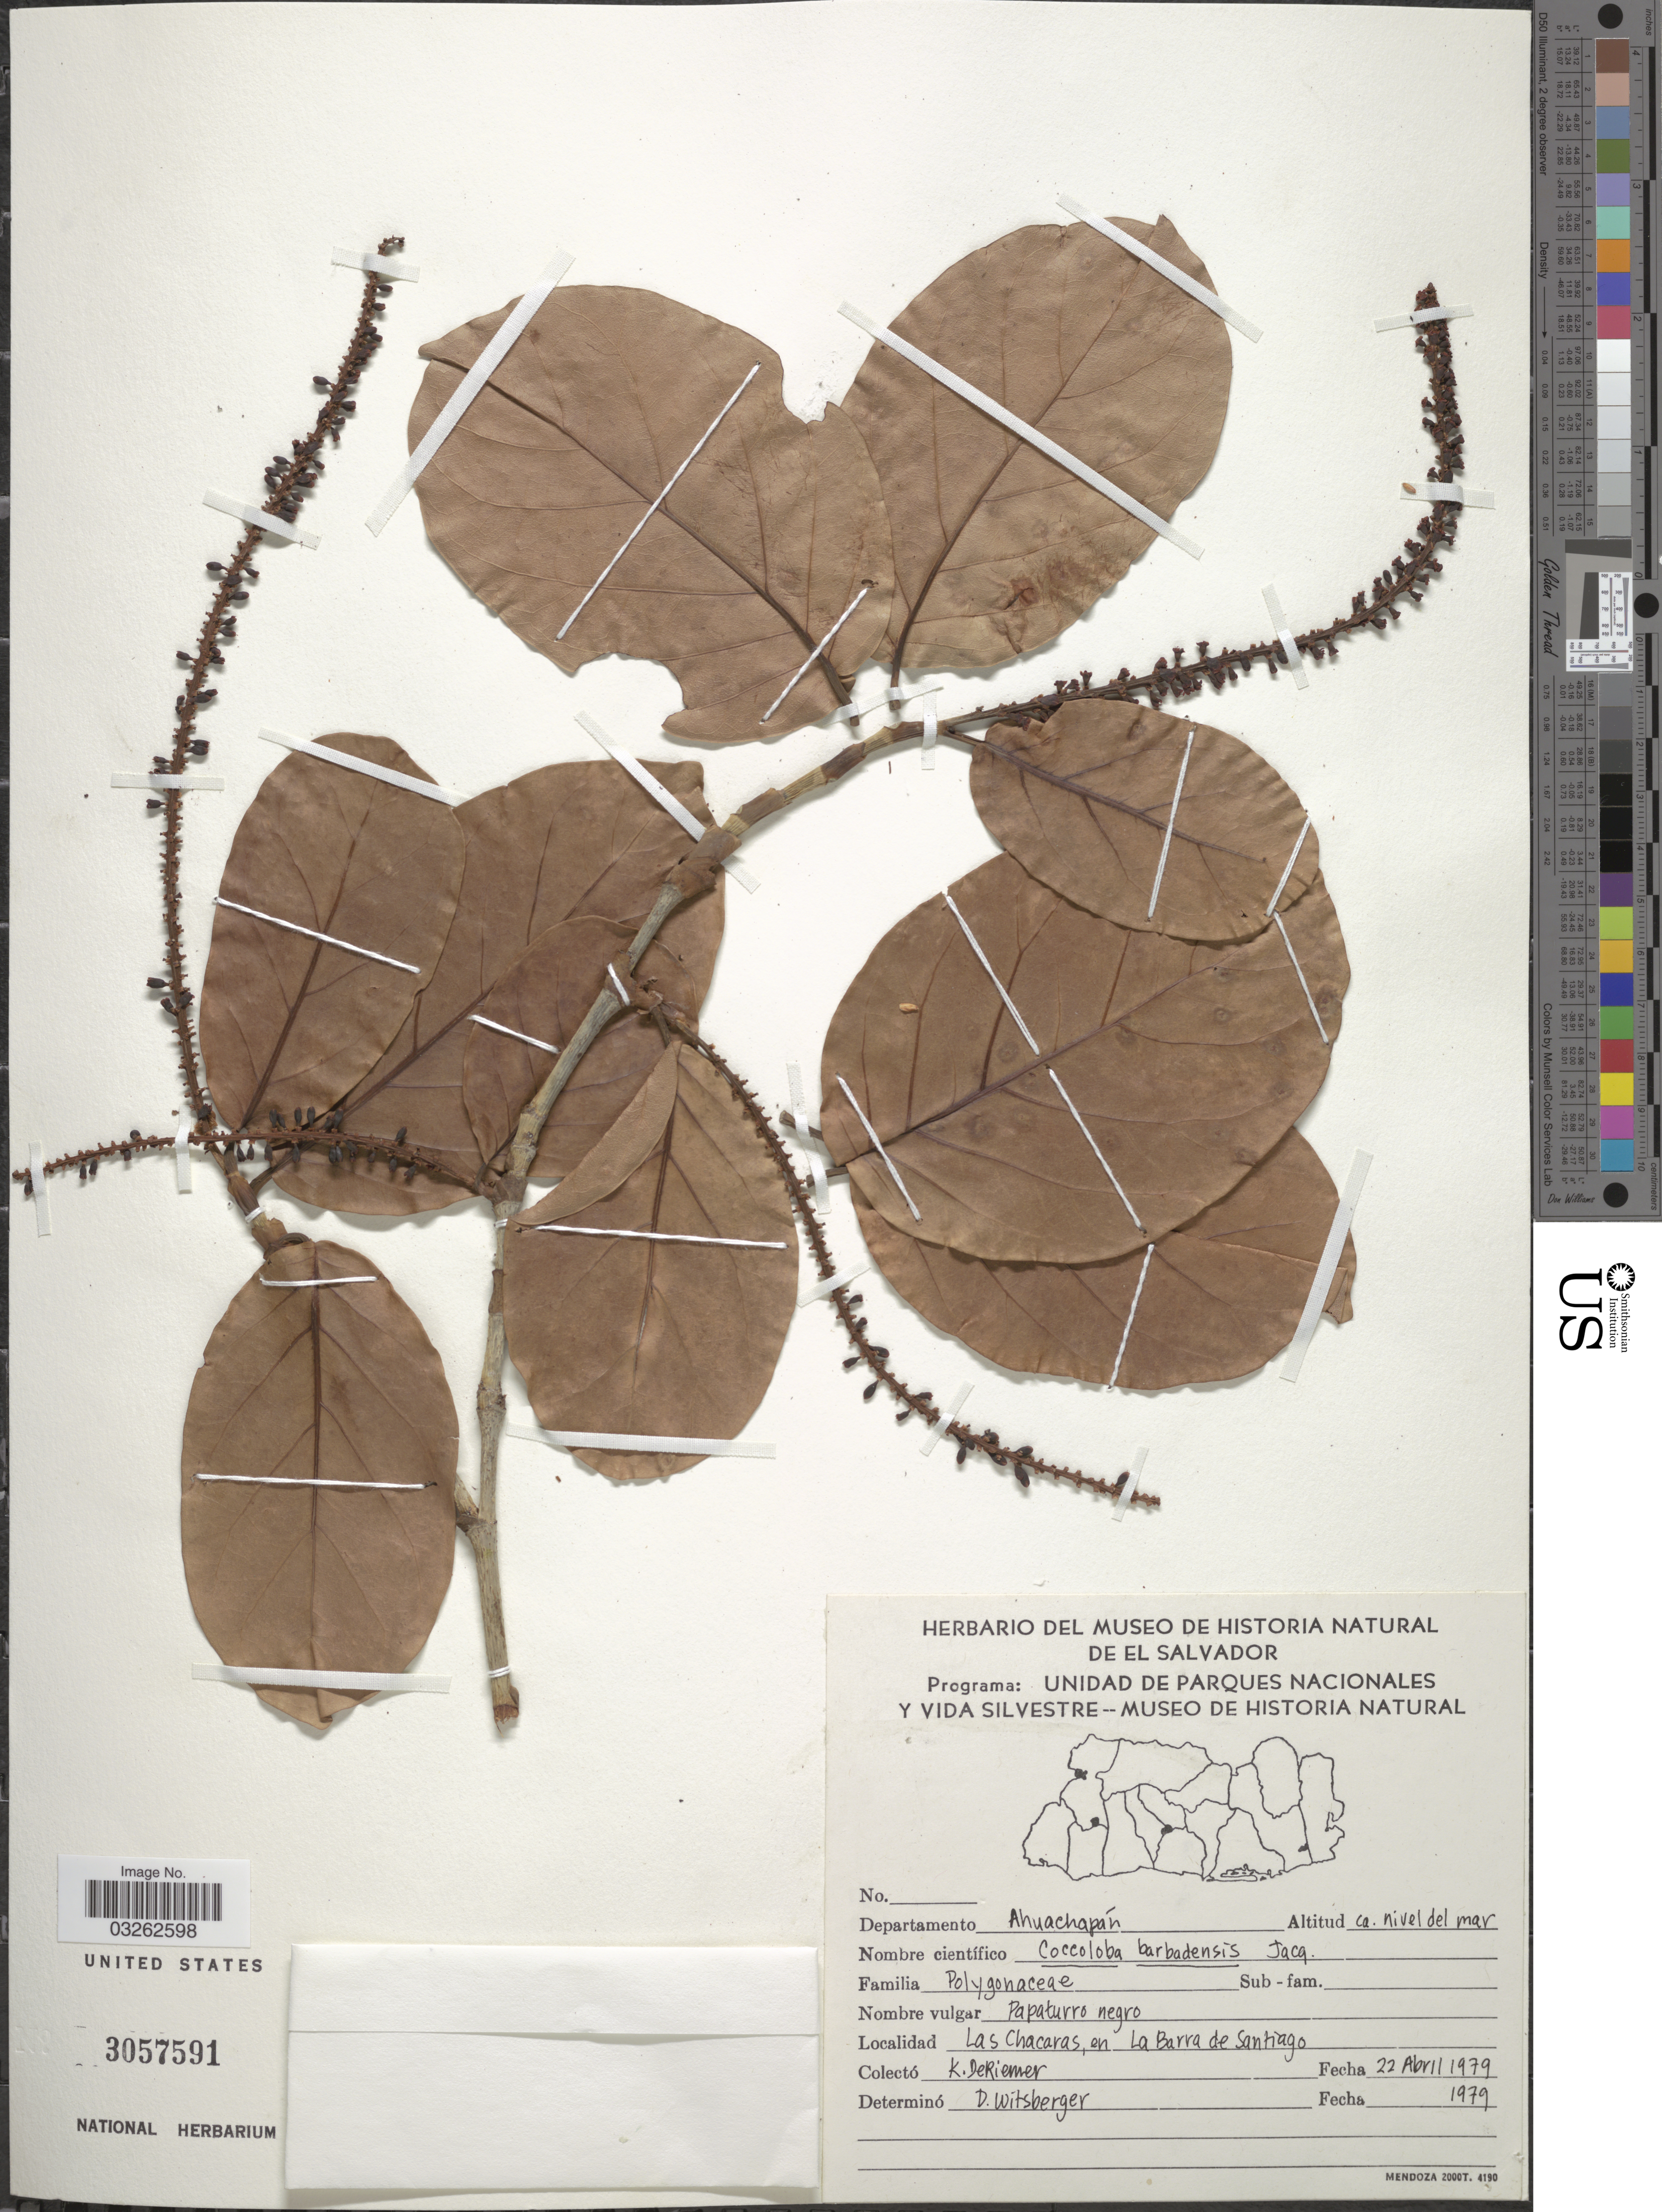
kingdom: Plantae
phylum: Tracheophyta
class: Magnoliopsida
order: Caryophyllales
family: Polygonaceae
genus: Coccoloba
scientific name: Coccoloba barbadensis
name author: Jacq.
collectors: K. DeRiemer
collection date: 1979-04-22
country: El Salvador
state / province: Ahuachapan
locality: Departamento Ahuachapán. Las Chacaras en La Barra de Santiago.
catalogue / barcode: US 3057591